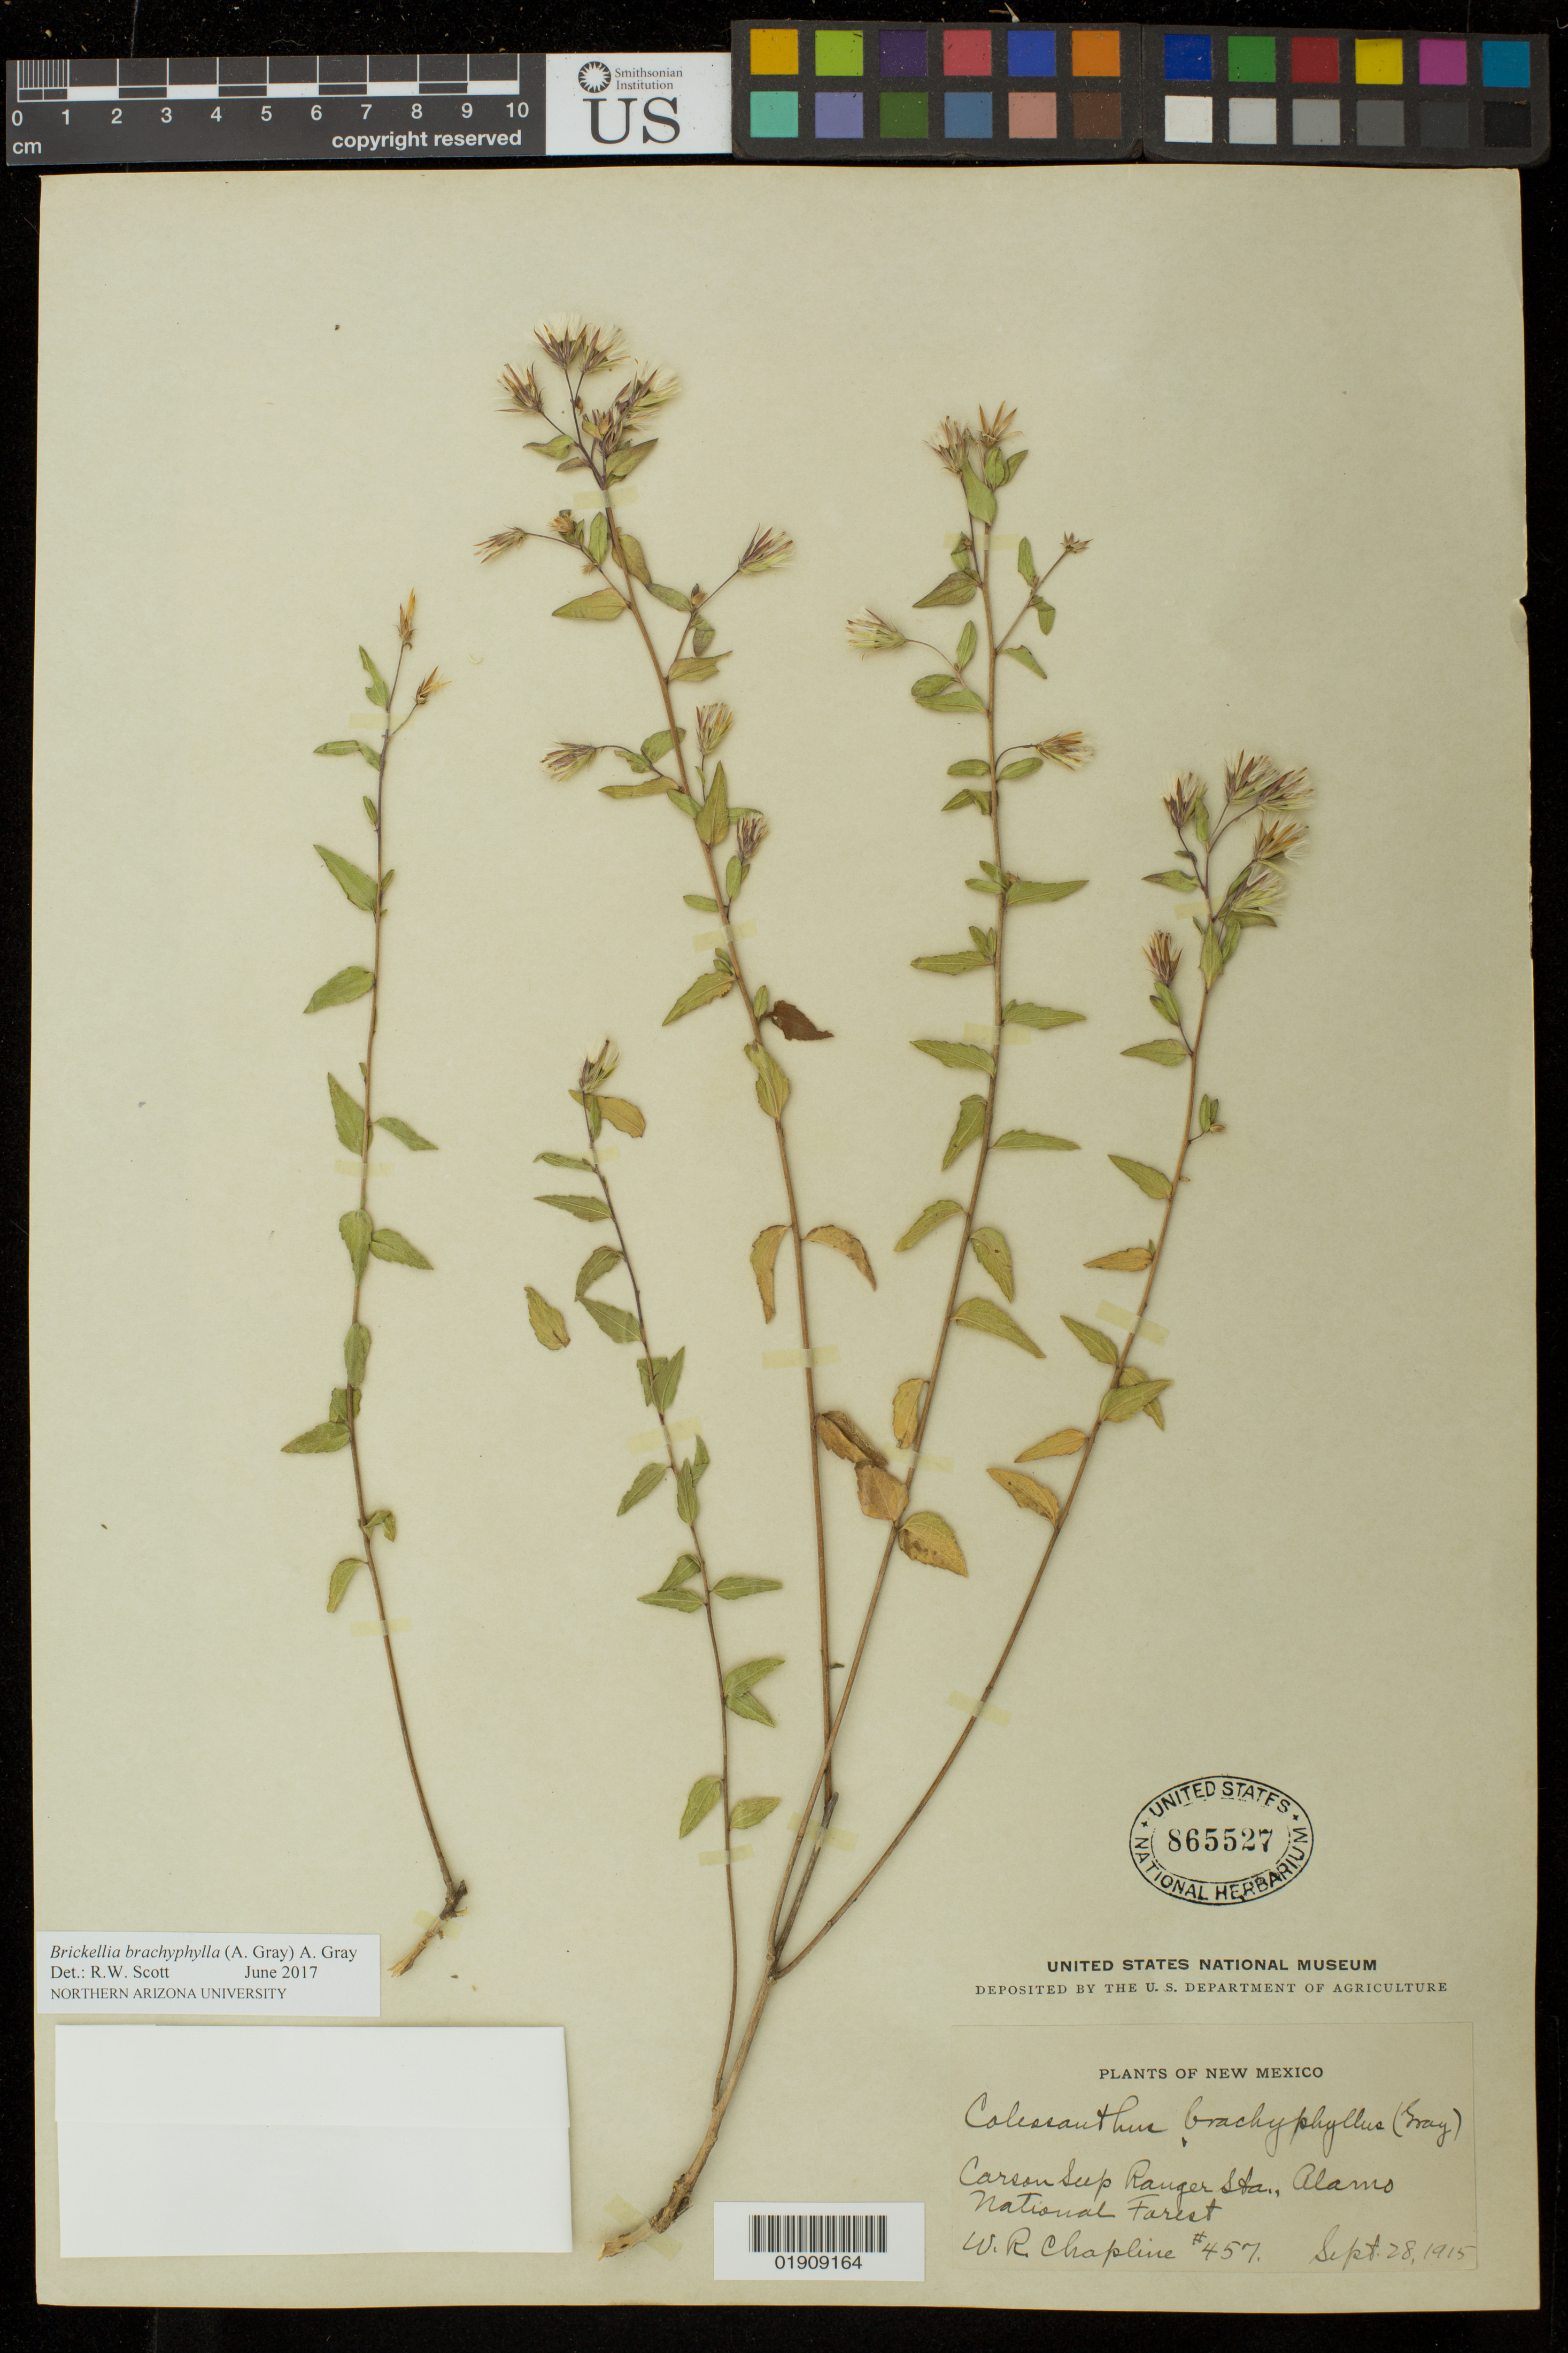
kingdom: Plantae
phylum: Tracheophyta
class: Magnoliopsida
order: Asterales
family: Asteraceae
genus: Brickellia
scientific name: Brickellia brachyphylla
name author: (A. Gray) A. Gray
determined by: Scott, Randall W., (ASC), Northern Arizona University (UNITED STATES)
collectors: W. Chapline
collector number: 457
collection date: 1915-09-28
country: United States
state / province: New Mexico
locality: New Mexico. Carson Seep Ranger Station, Alamo National Forest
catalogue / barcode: US 865527